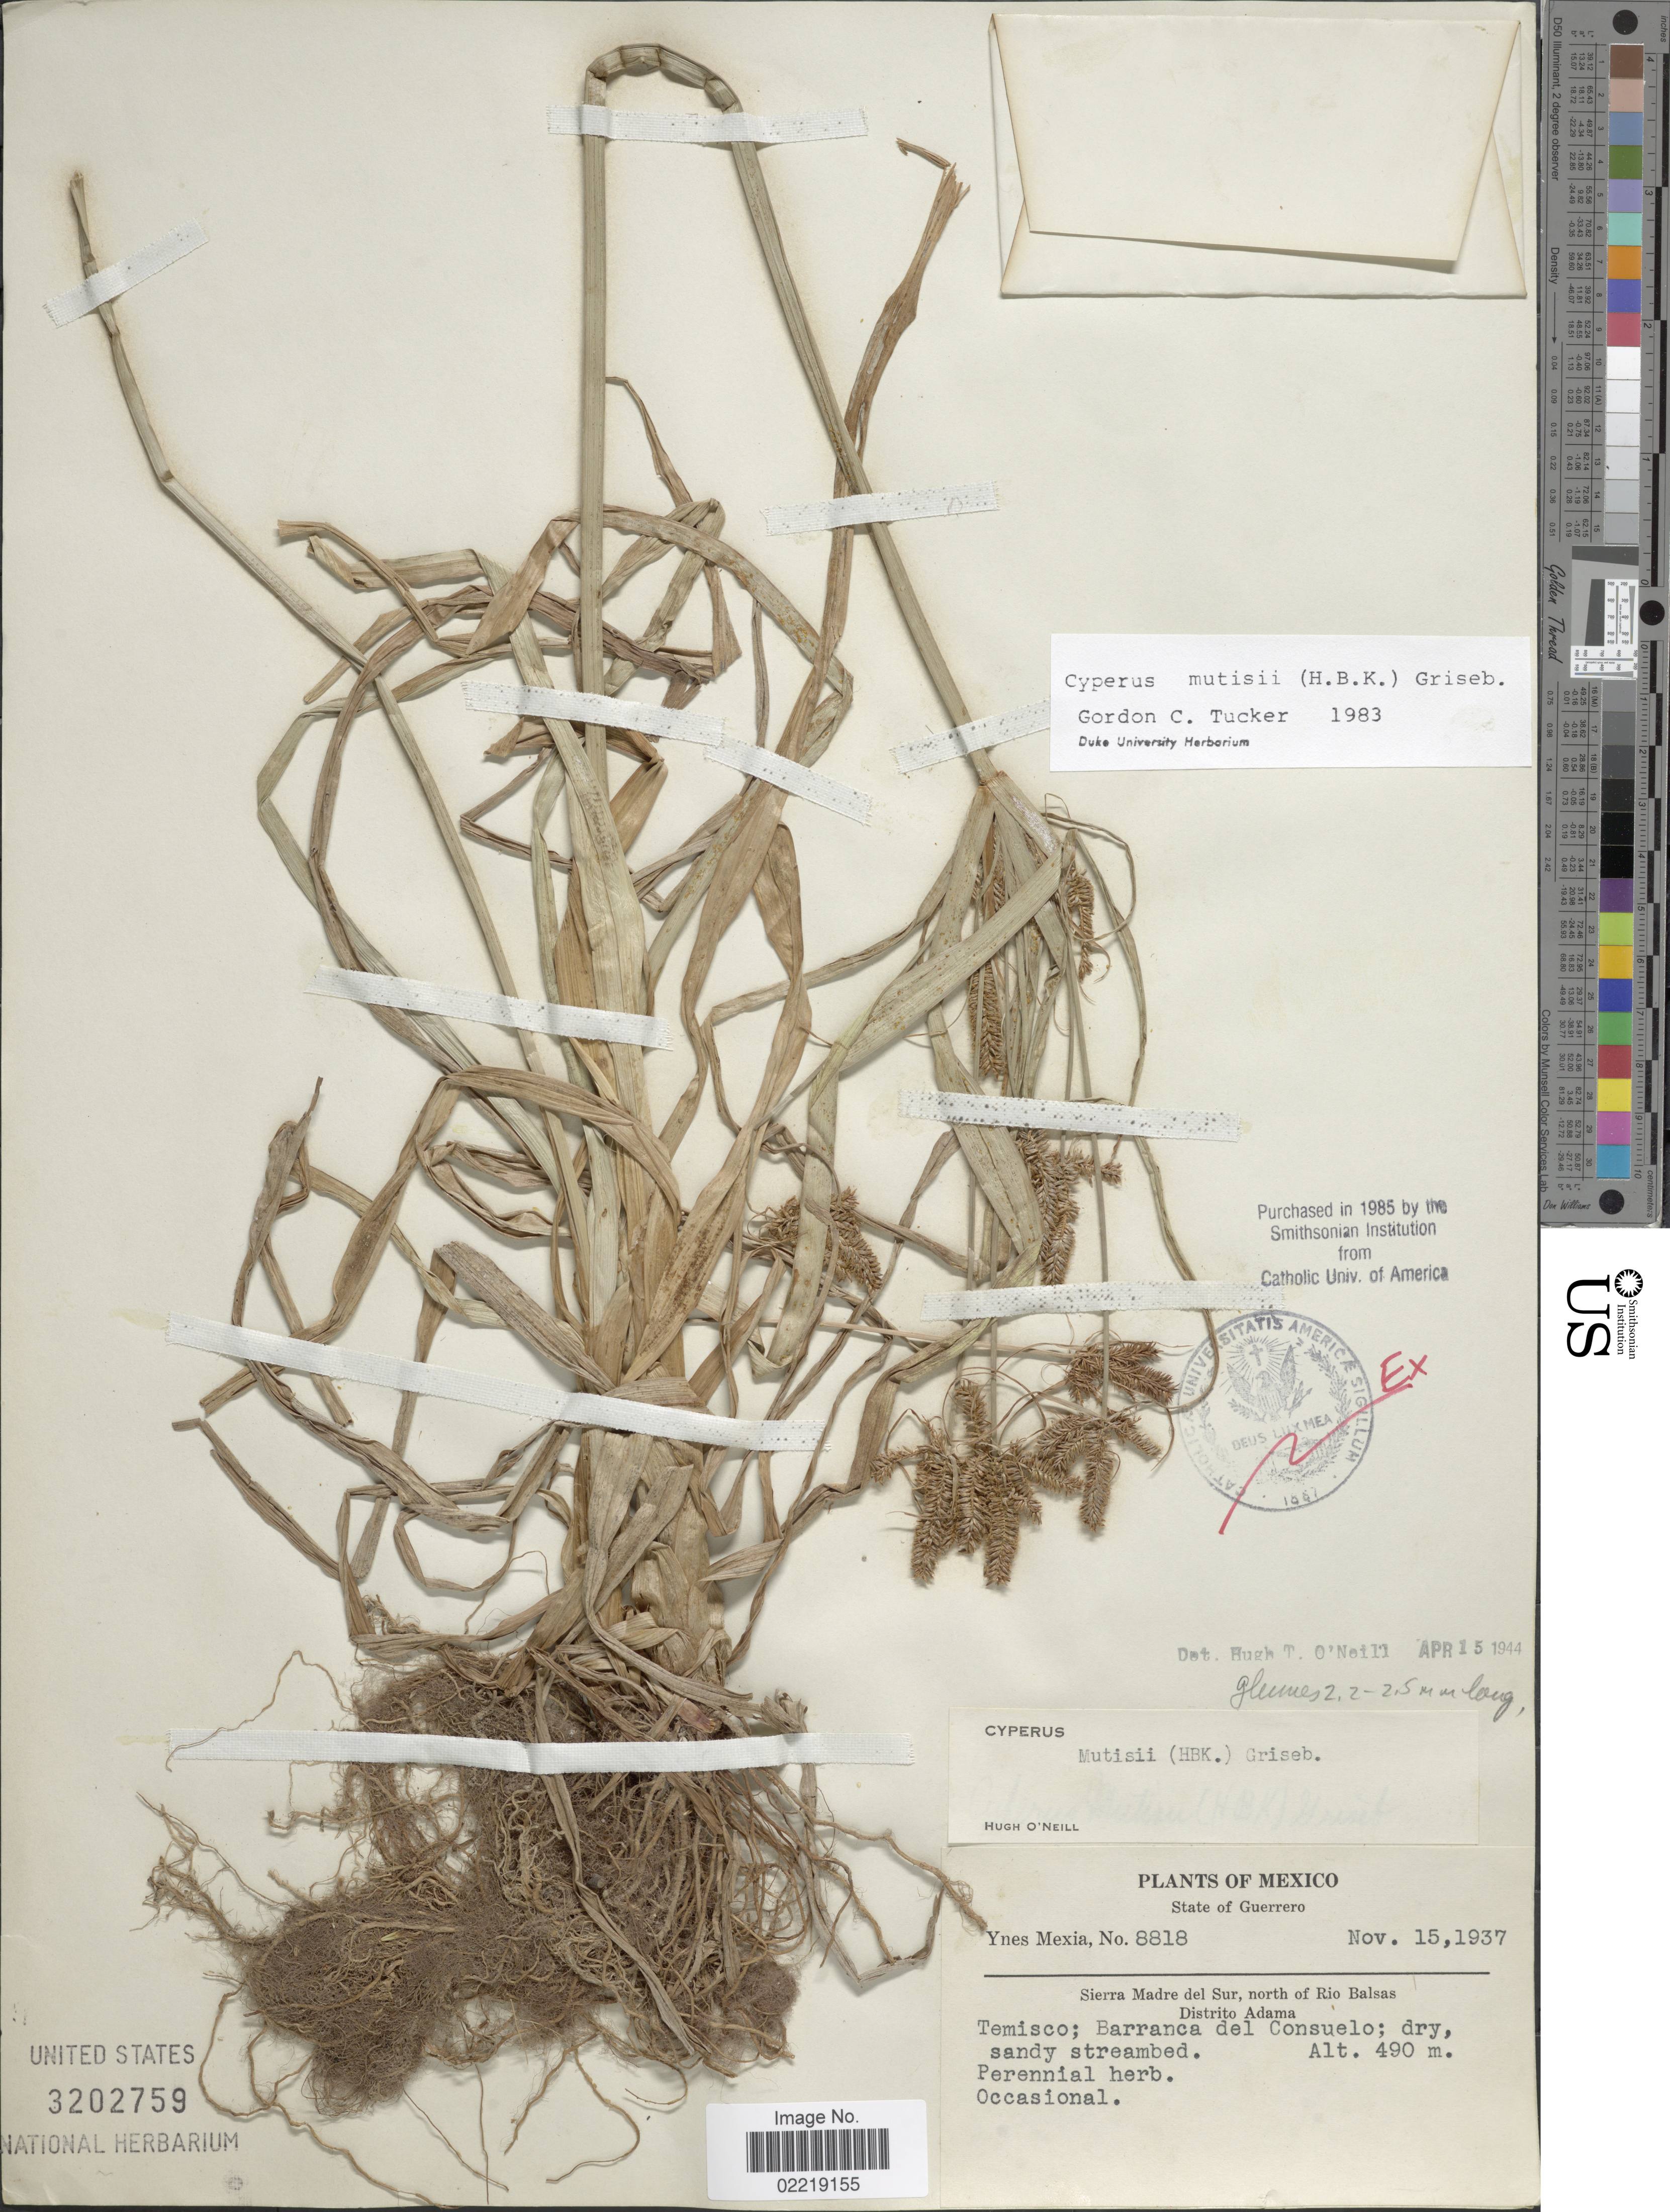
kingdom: Plantae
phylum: Tracheophyta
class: Liliopsida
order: Poales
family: Cyperaceae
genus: Cyperus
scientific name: Cyperus mutisii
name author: (Kunth) Andersson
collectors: Y. Mexia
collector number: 8818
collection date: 1937-11-15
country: Mexico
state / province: Guerrero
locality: State of Guerrerro. Sierra Madre del Sur, north of Rio Balsas. Distrito Adama. Temisco; Barranca del Consuelo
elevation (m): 490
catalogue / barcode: US 3202759